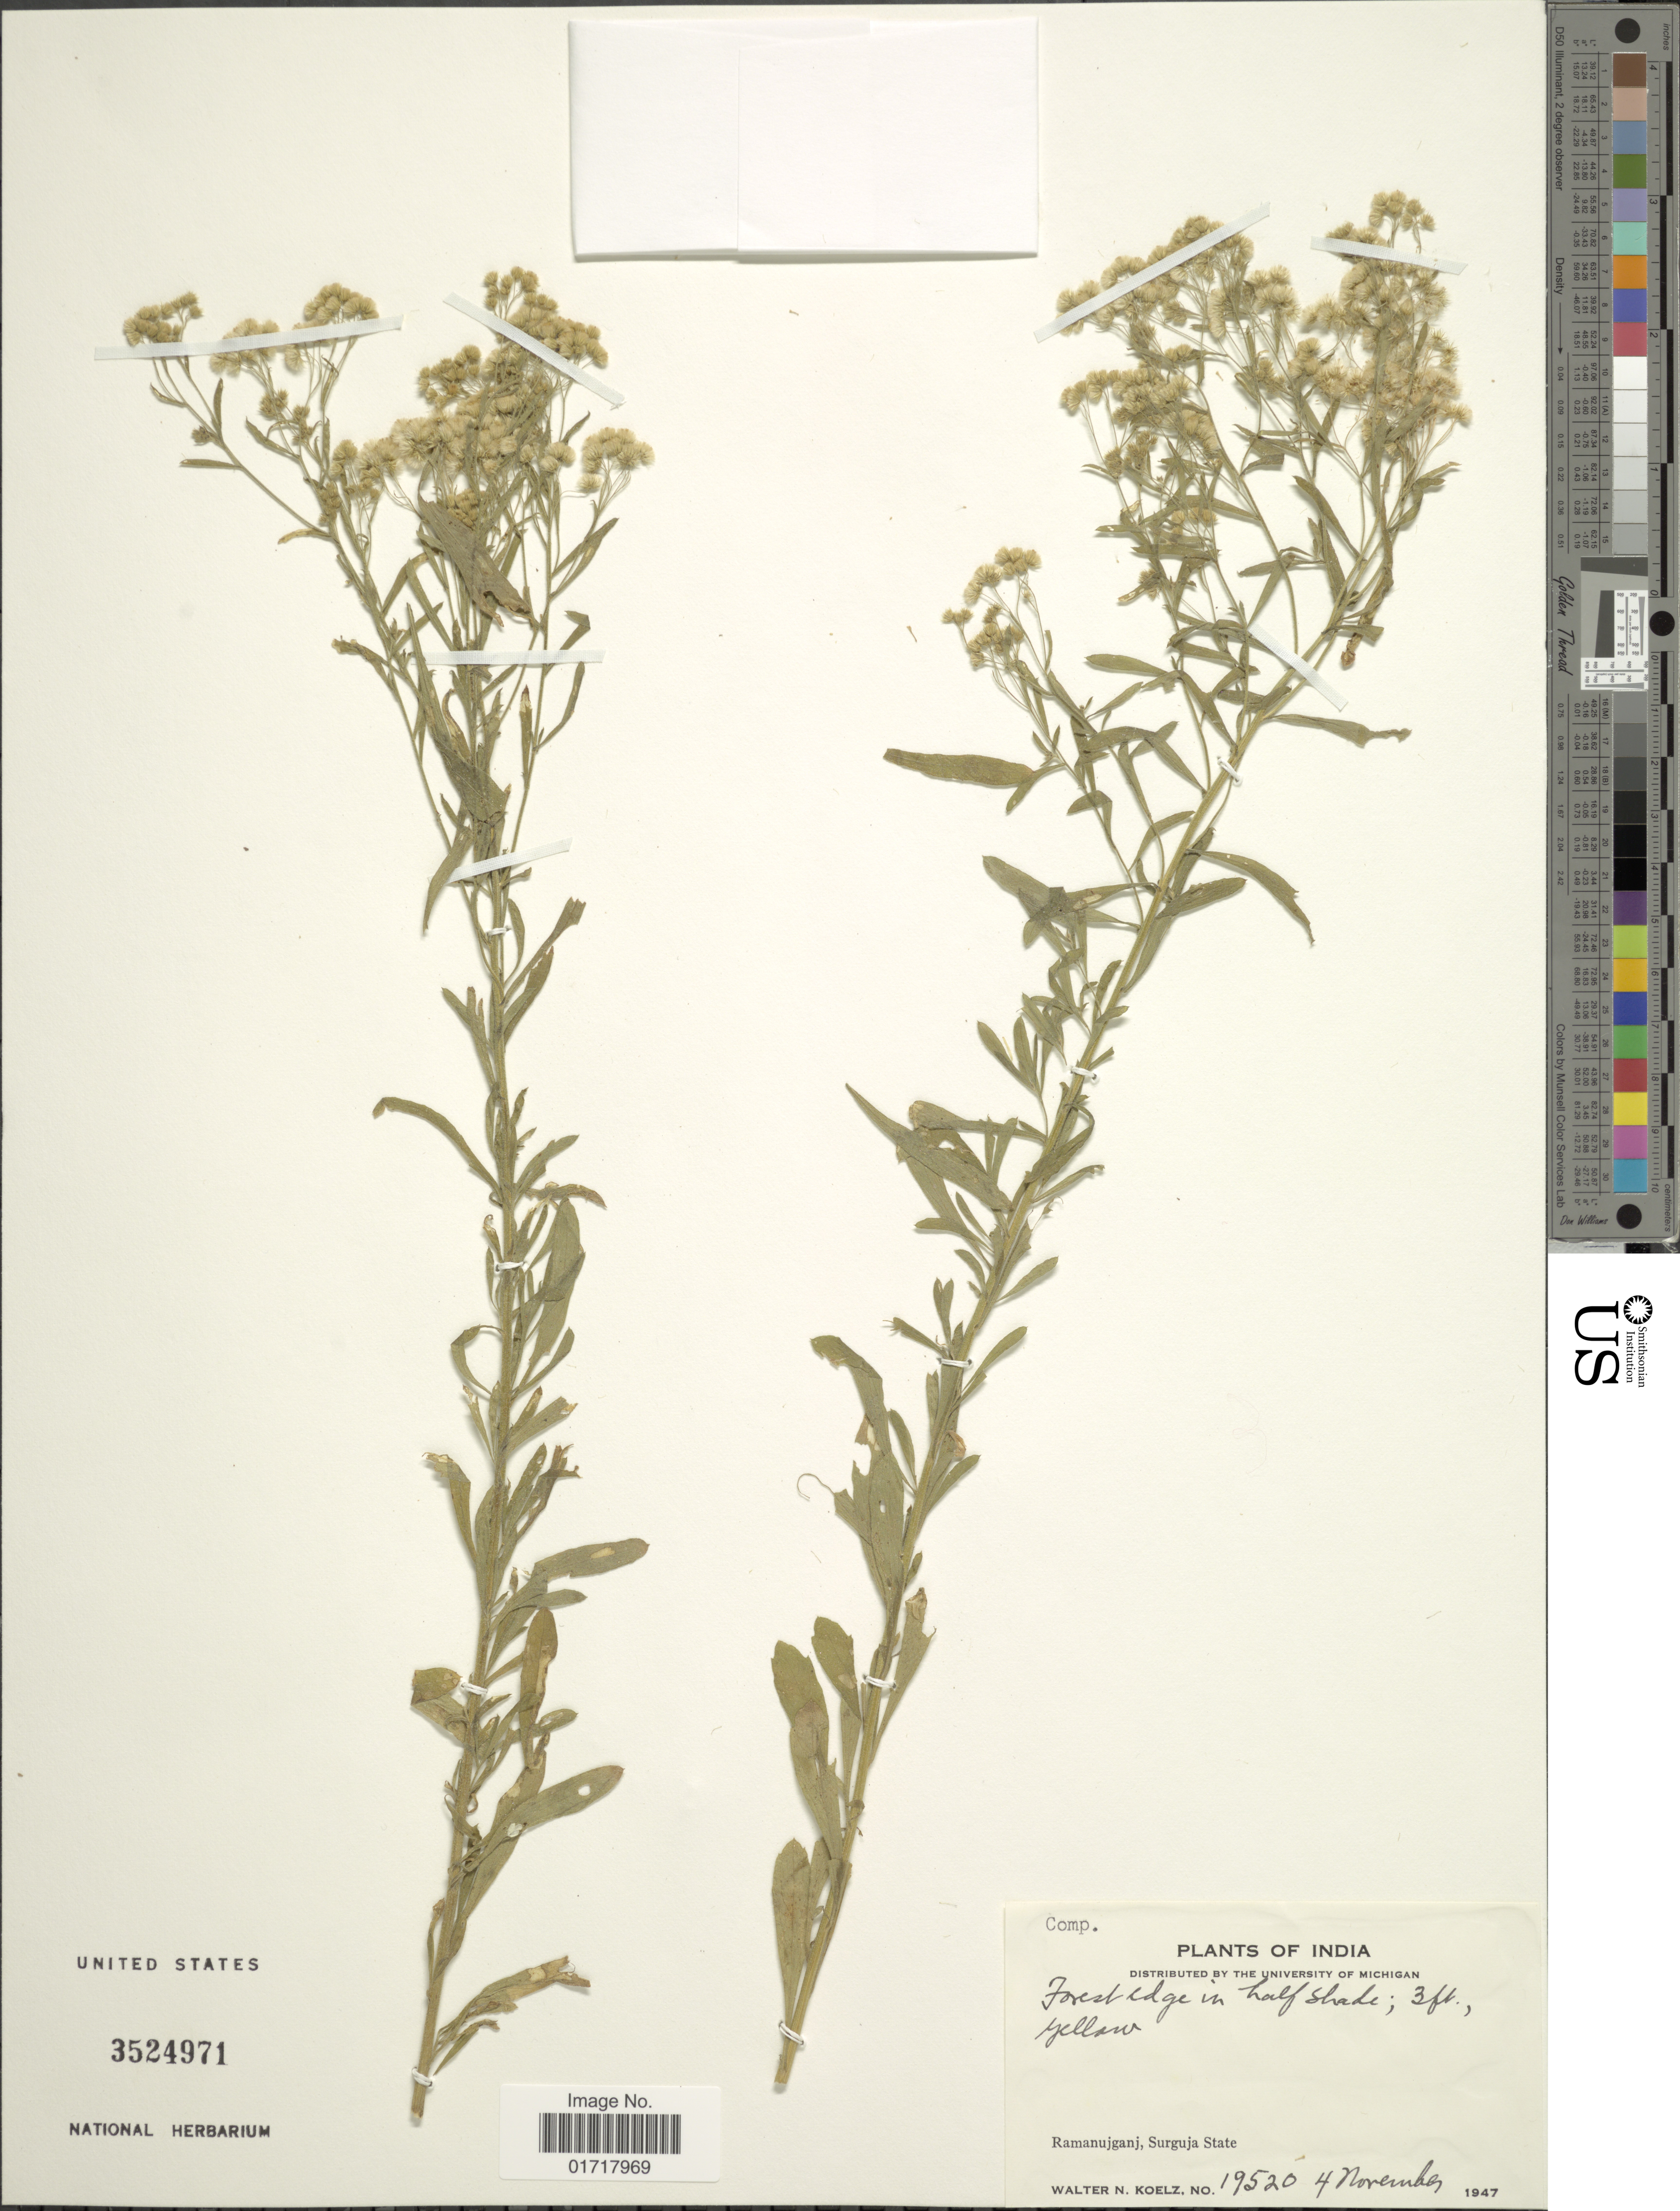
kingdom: Plantae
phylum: Tracheophyta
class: Magnoliopsida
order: Asterales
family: Asteraceae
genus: Conyza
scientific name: Conyza sp.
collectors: W. N. Koelz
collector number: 19520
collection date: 1947-11-04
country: India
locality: India. Ramanujganj, Surguja State.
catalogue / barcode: US 3524971